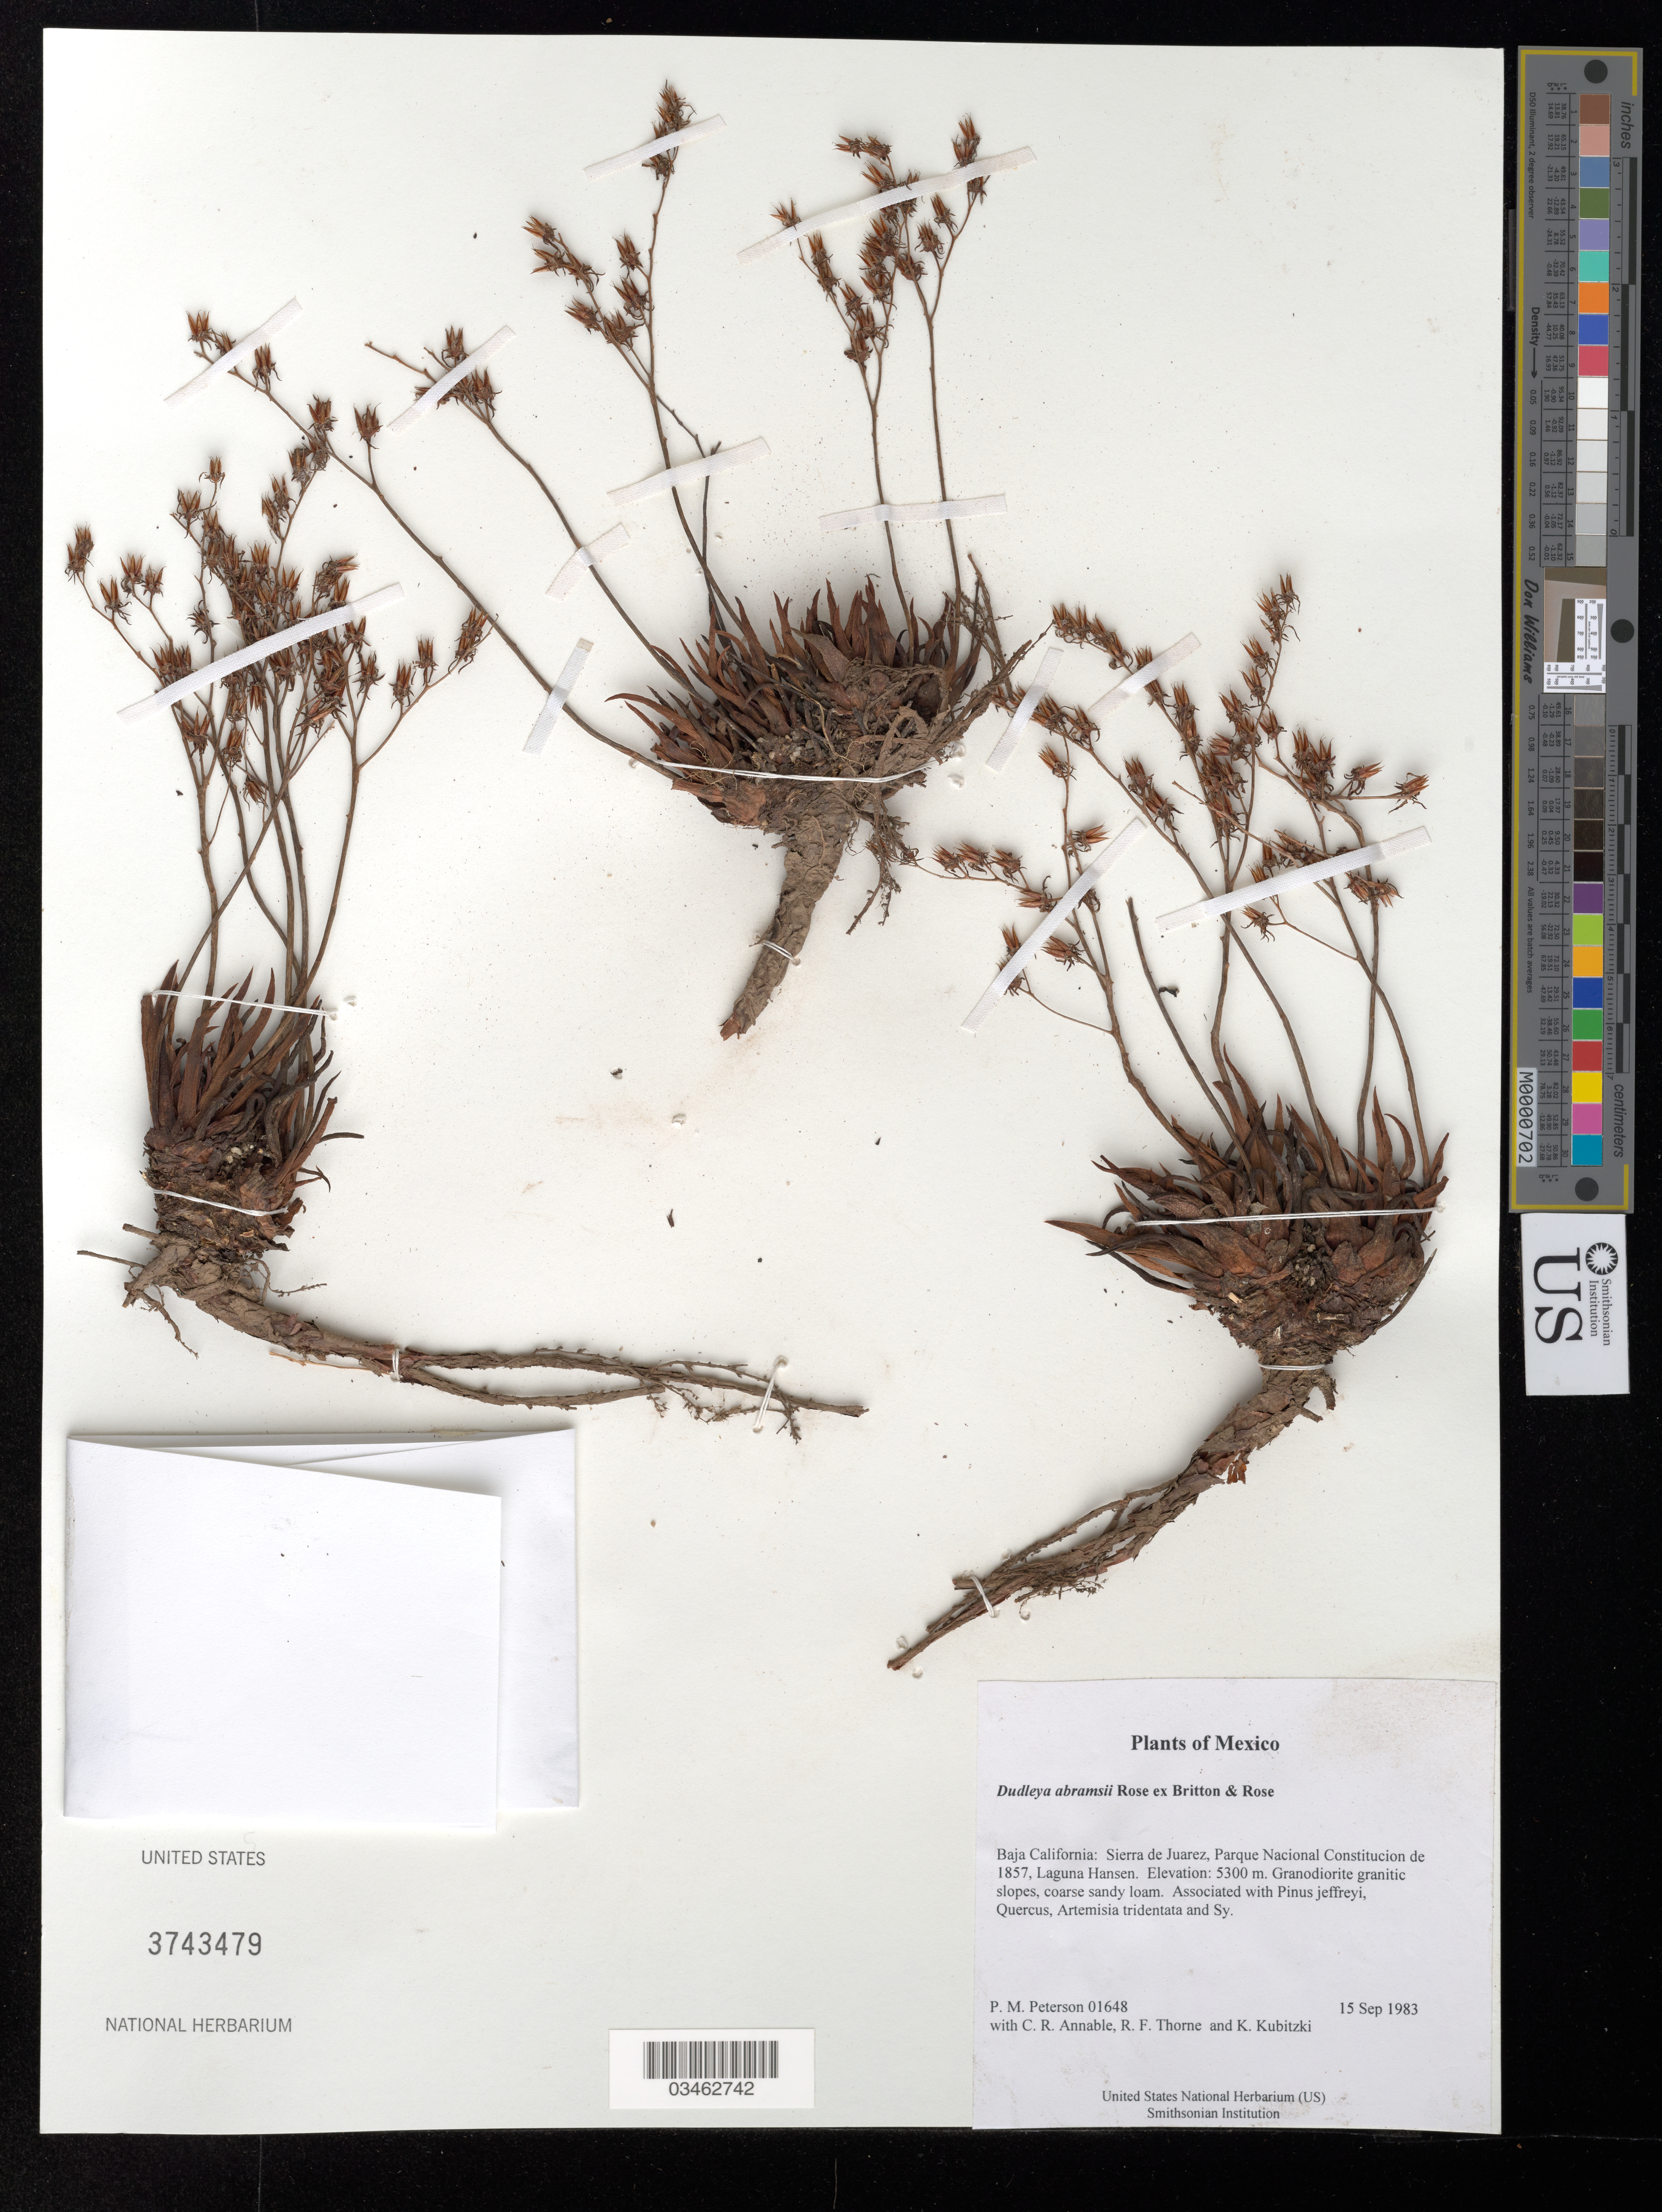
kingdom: Plantae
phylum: Tracheophyta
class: Magnoliopsida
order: Saxifragales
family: Crassulaceae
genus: Dudleya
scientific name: Dudleya abramsii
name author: Rose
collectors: P. M. Peterson, C. R. Annable, R. F. Thorne & K. Kubitzki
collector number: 01648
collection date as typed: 15 Sep 1983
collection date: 1983-09-15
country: Mexico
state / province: Baja California Norte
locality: Sierra de Juarez, Parque Nacional Constitucion de 1857, Laguna Hansen.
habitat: Granodiorite granitic slopes, coarse sandy loam. Associated with Pinus jeffreyi, Quercus, Artemisia tridentata and Sy.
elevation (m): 5300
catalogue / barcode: US 3743479